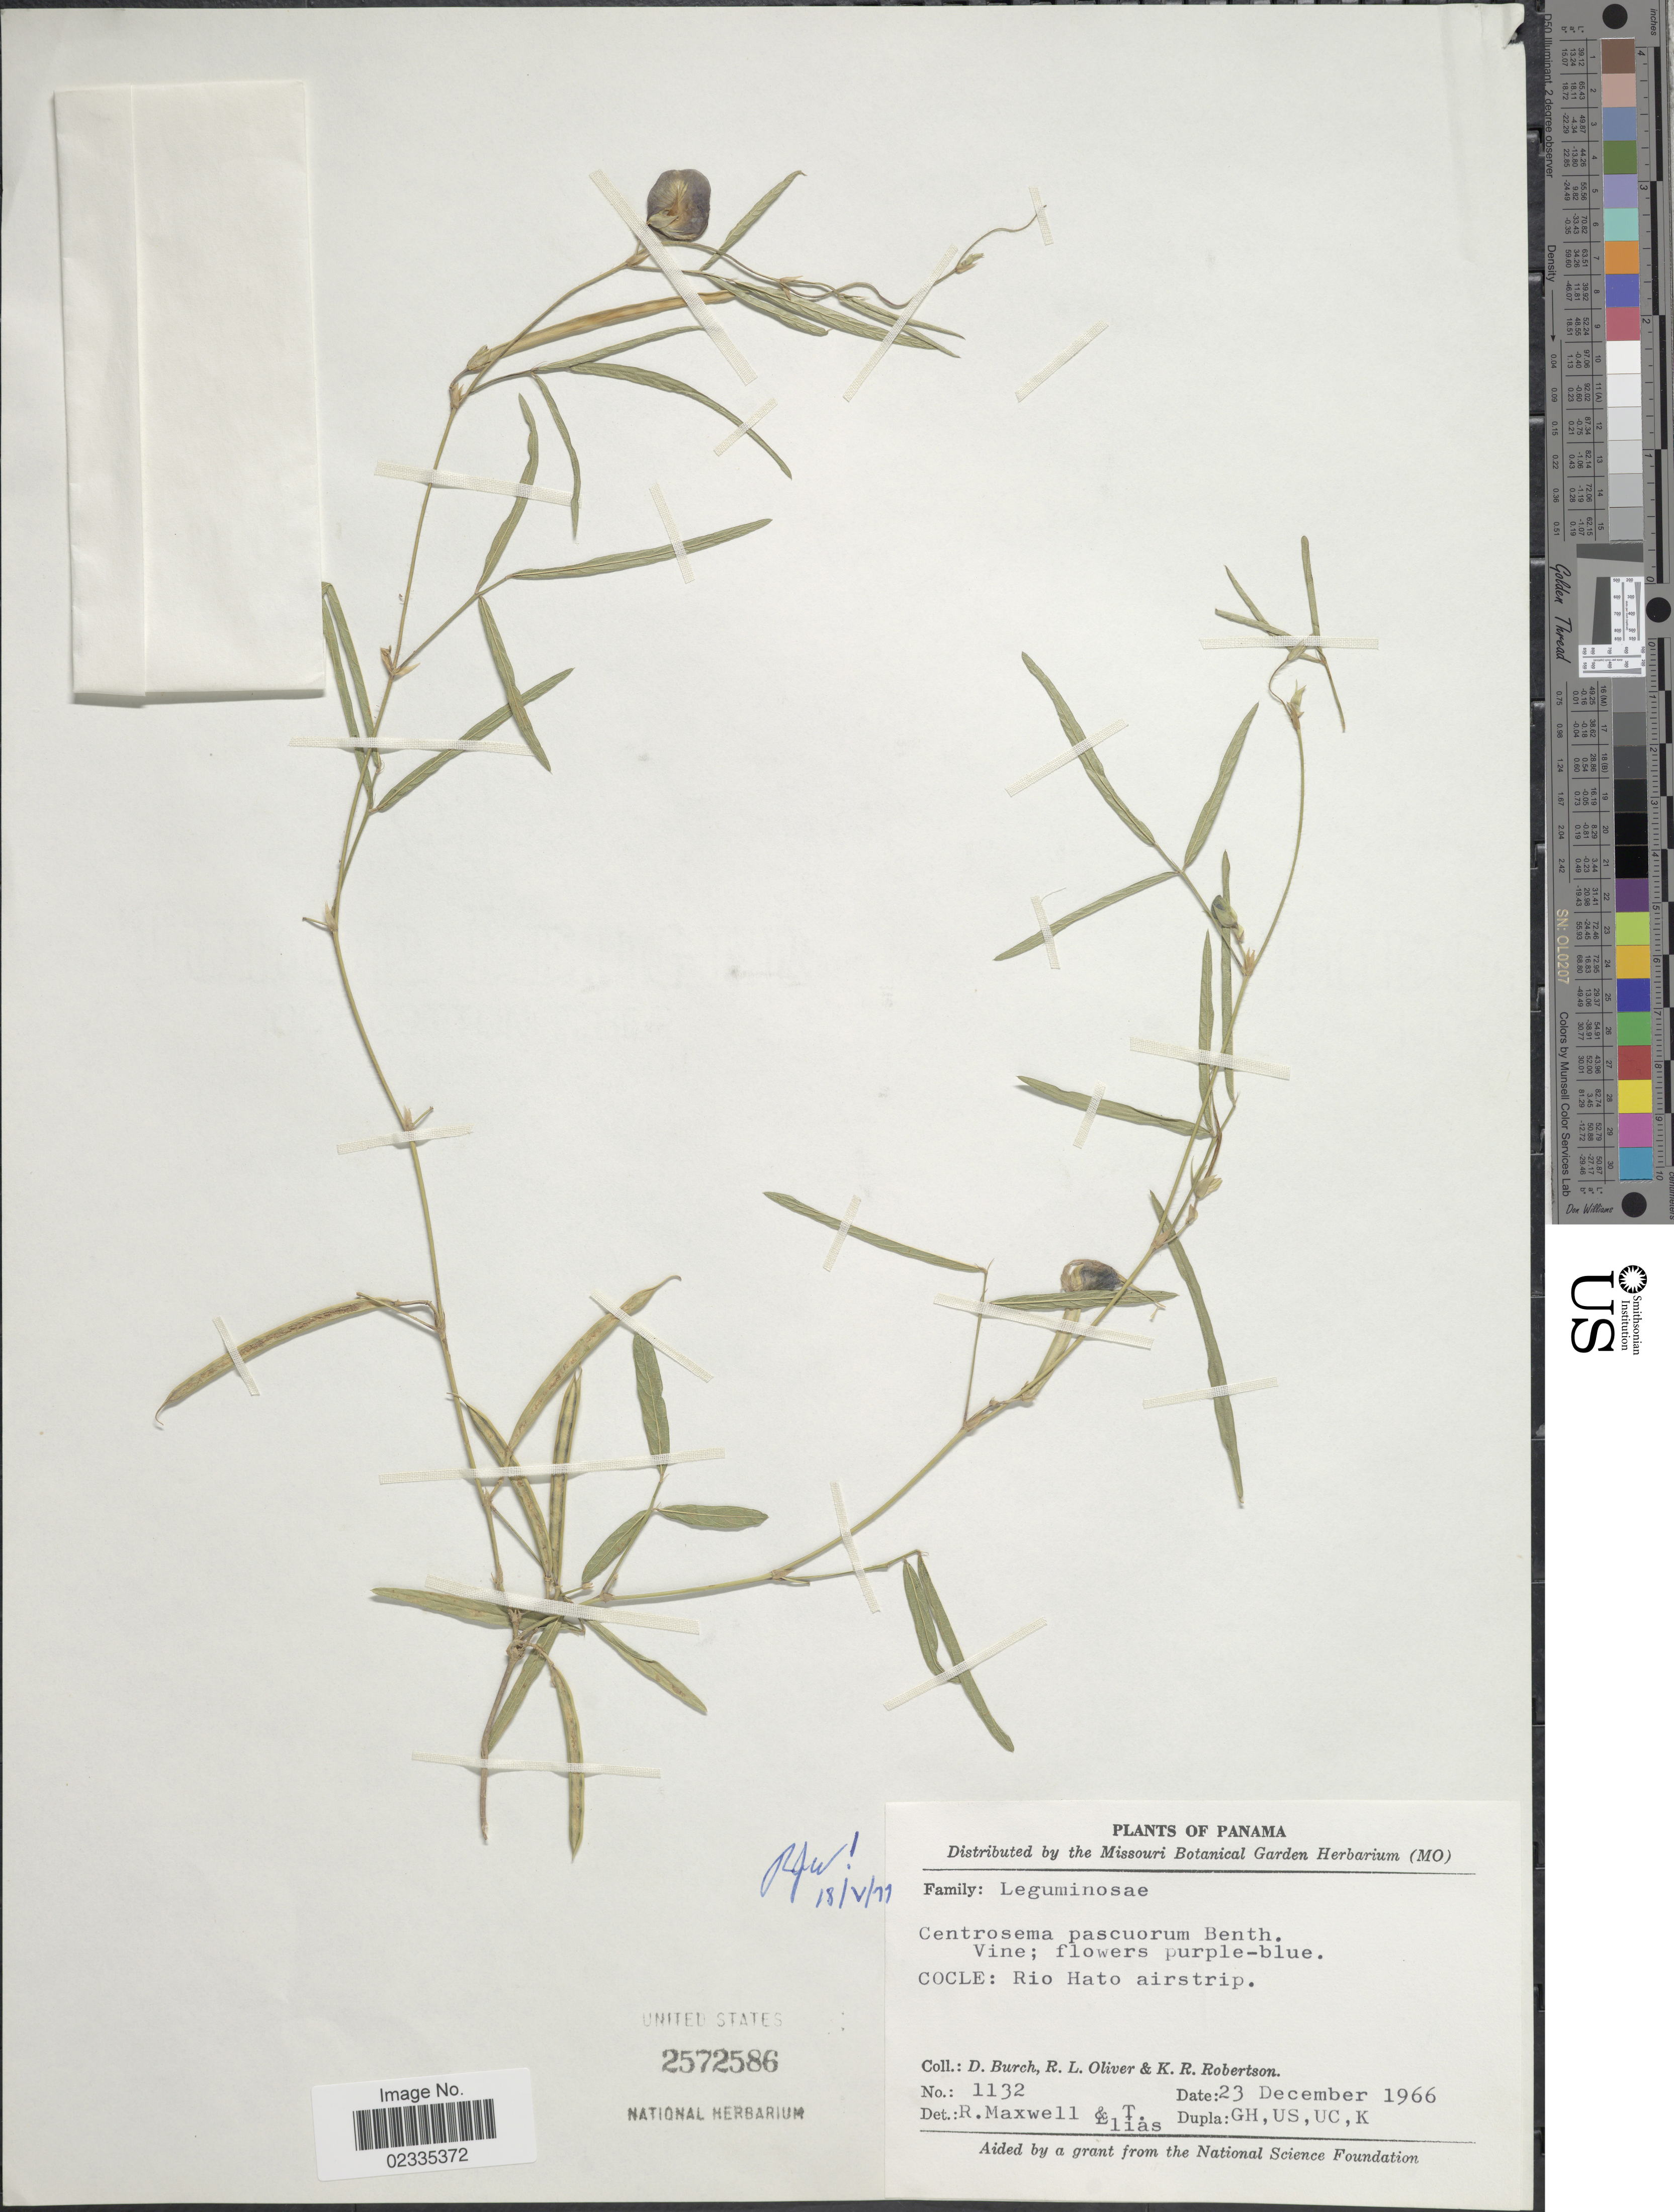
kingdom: Plantae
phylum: Tracheophyta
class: Magnoliopsida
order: Fabales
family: Fabaceae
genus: Centrosema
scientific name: Centrosema pascuorum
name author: Benth.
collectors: D. Burch, R. Oliver & K. Robertson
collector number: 1132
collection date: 1966-12-23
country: Panama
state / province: Coclé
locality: Rio Hato airstrip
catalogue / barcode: US 2572586